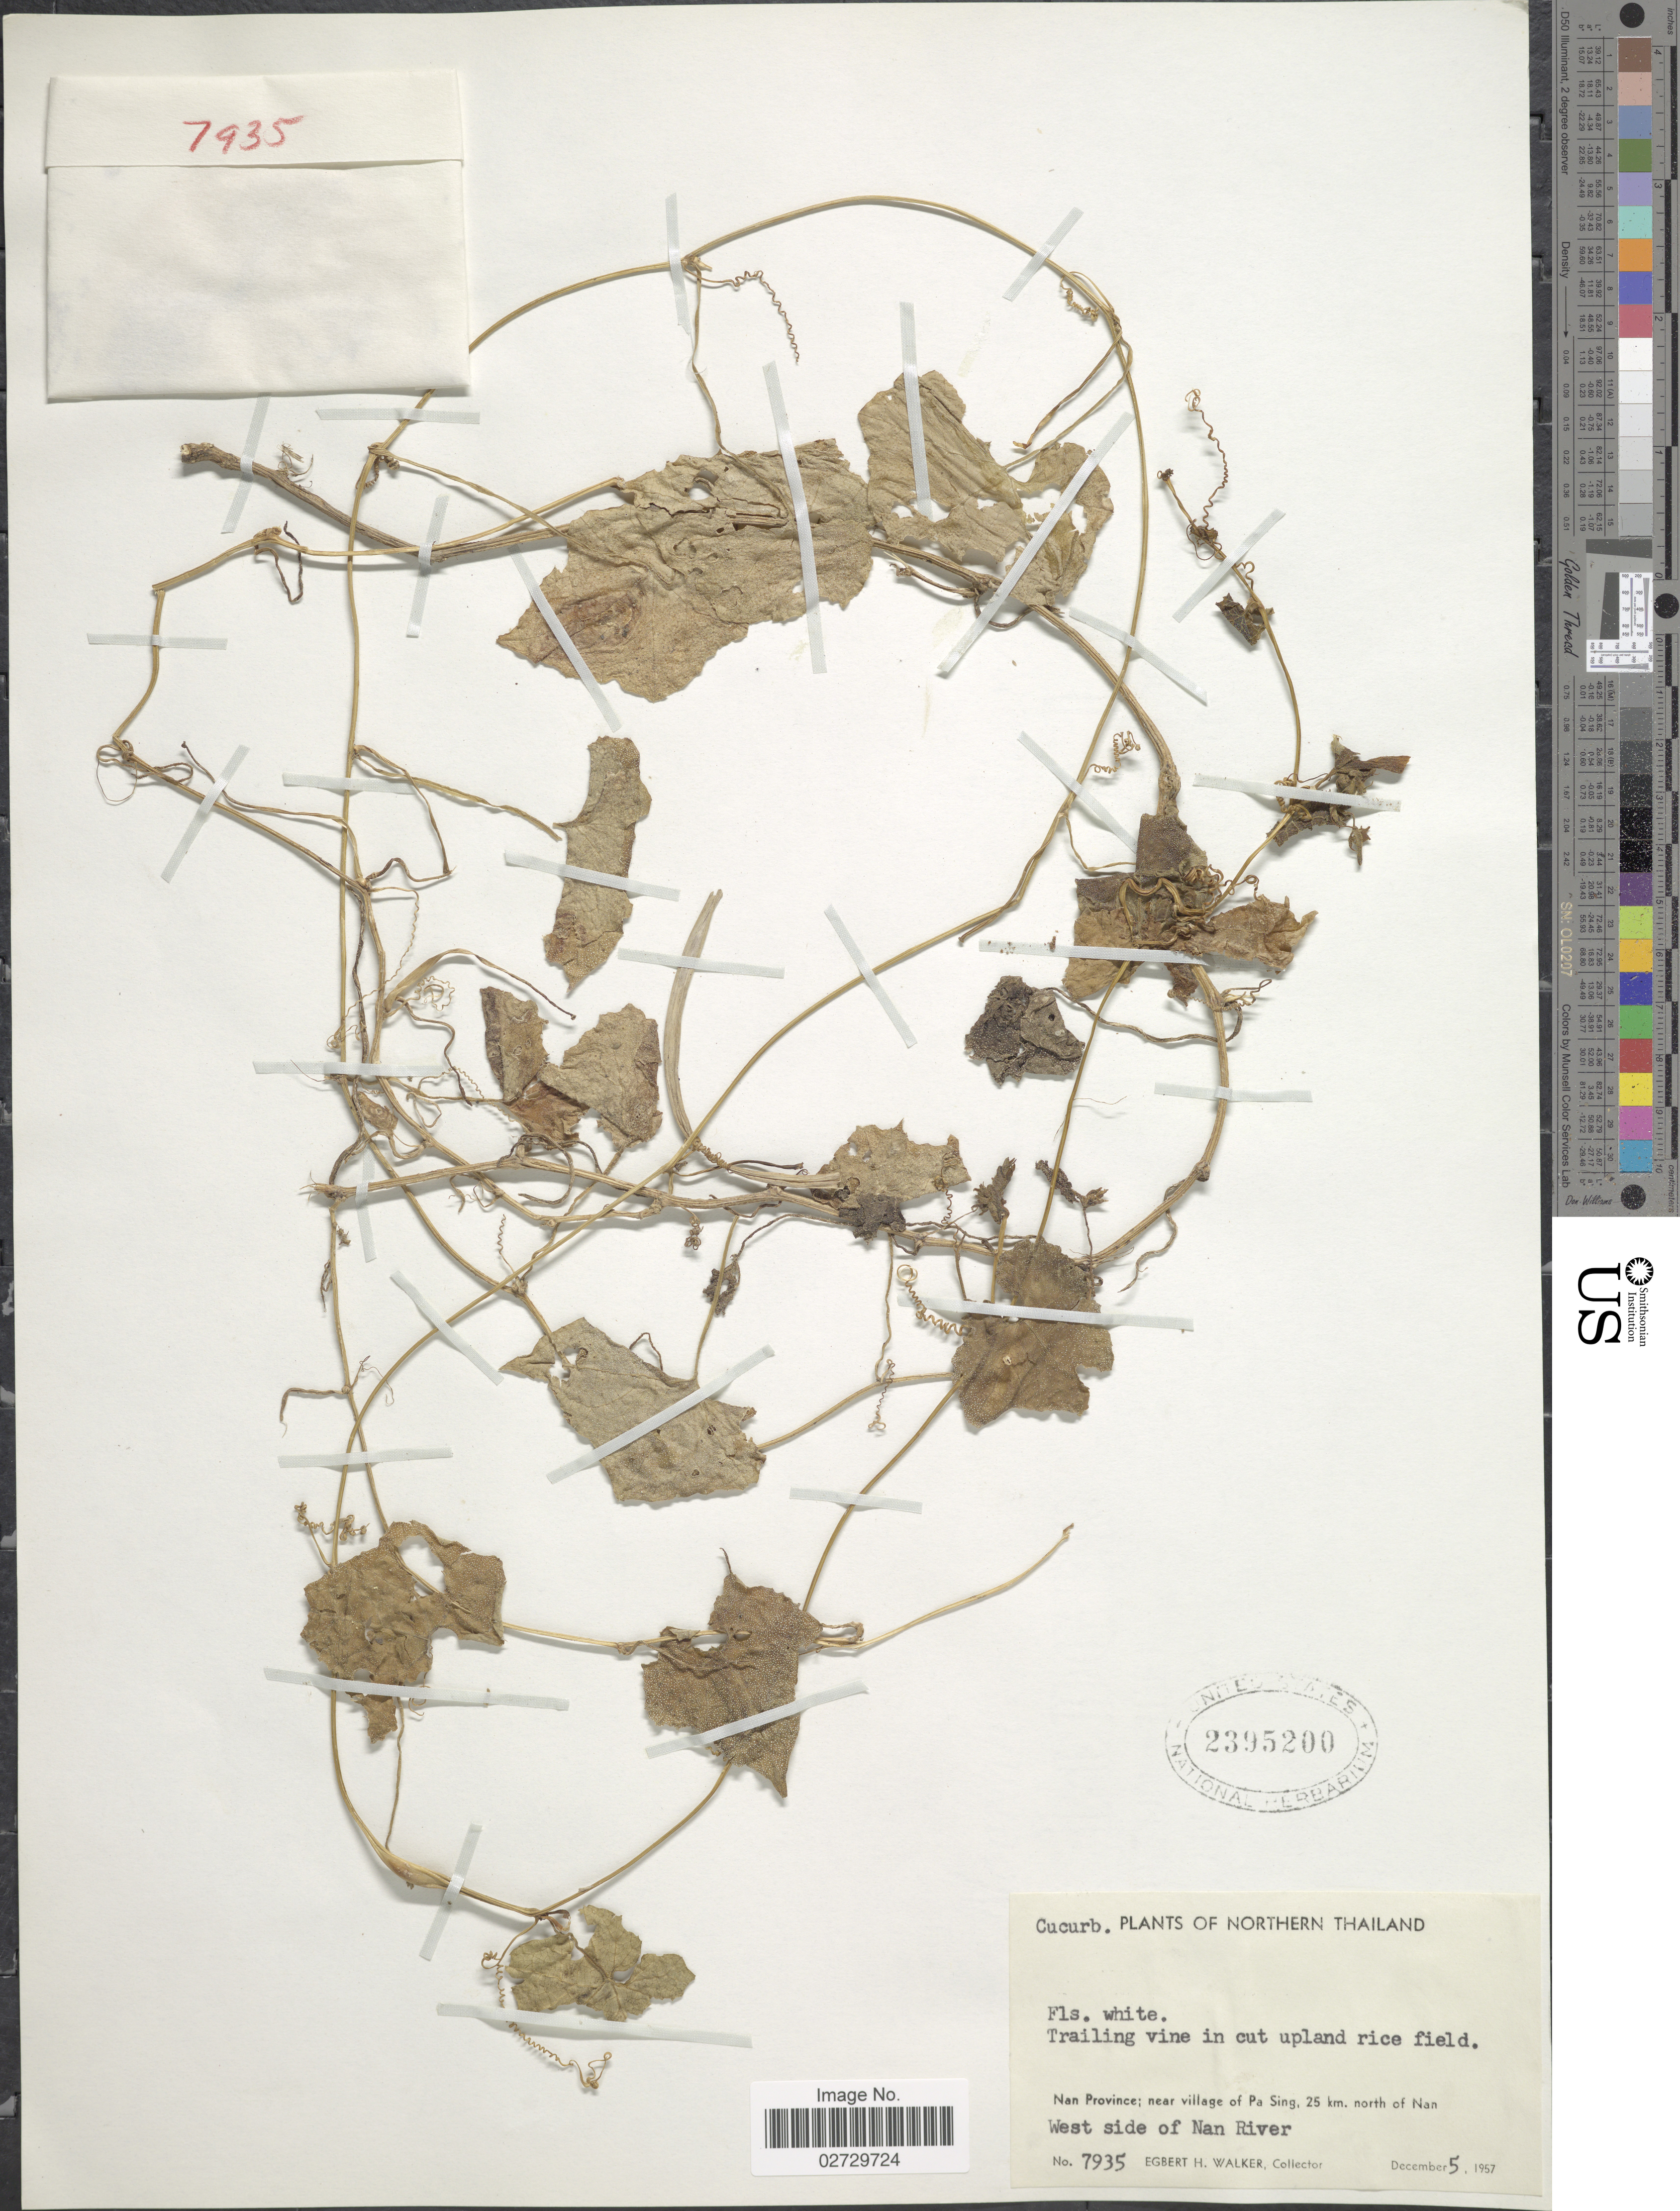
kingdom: Plantae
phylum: Tracheophyta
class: Magnoliopsida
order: Cucurbitales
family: Cucurbitaceae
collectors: E. H. Walker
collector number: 7935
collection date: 1957-12-05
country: Thailand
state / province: Nan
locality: Northern Thailand. Nan Province; near village of Pa Sing, 25 km. north of Nan. West side of Nan River.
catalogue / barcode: US 2395200